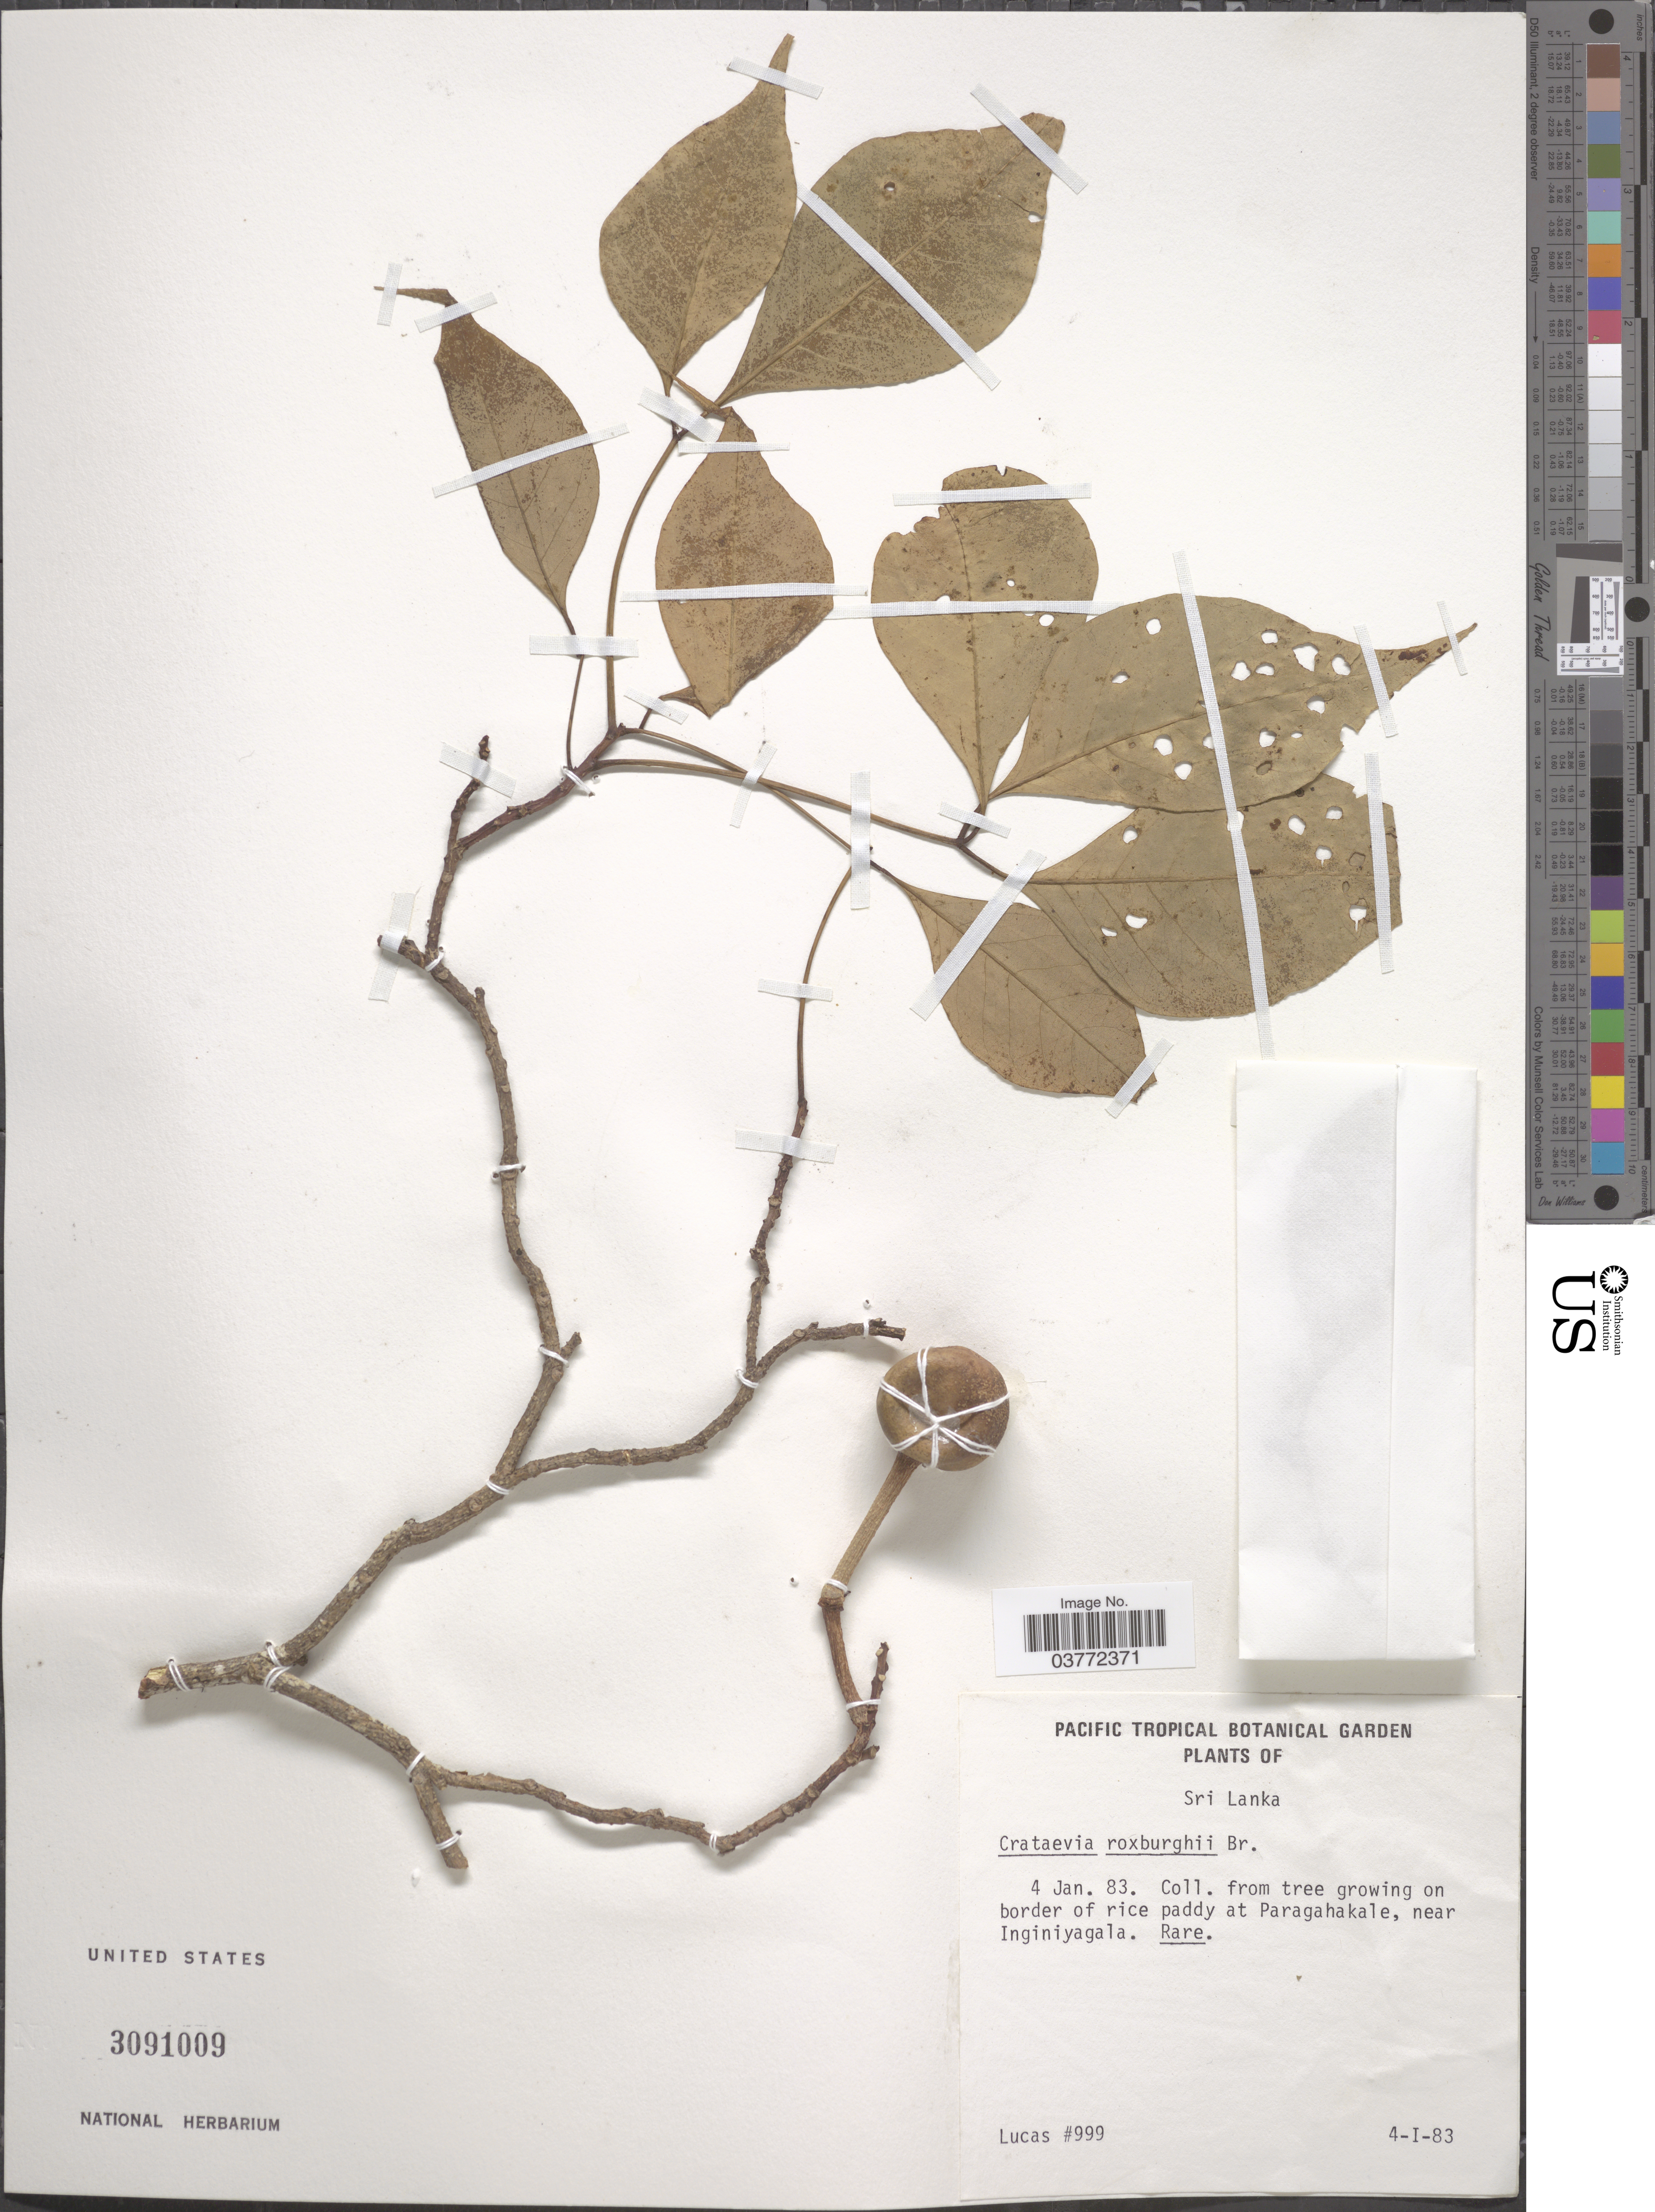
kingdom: Plantae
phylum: Tracheophyta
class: Magnoliopsida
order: Brassicales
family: Capparaceae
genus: Crateva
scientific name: Crateva adansonii subsp. odora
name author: (Buch.-Ham.) Jacobs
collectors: Lucas, --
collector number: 999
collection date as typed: Transcribed d/m/y: 4/1/83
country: Sri Lanka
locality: On border of rice paddy at Paragahakale, near Inginiyagala.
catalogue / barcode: US 3091009